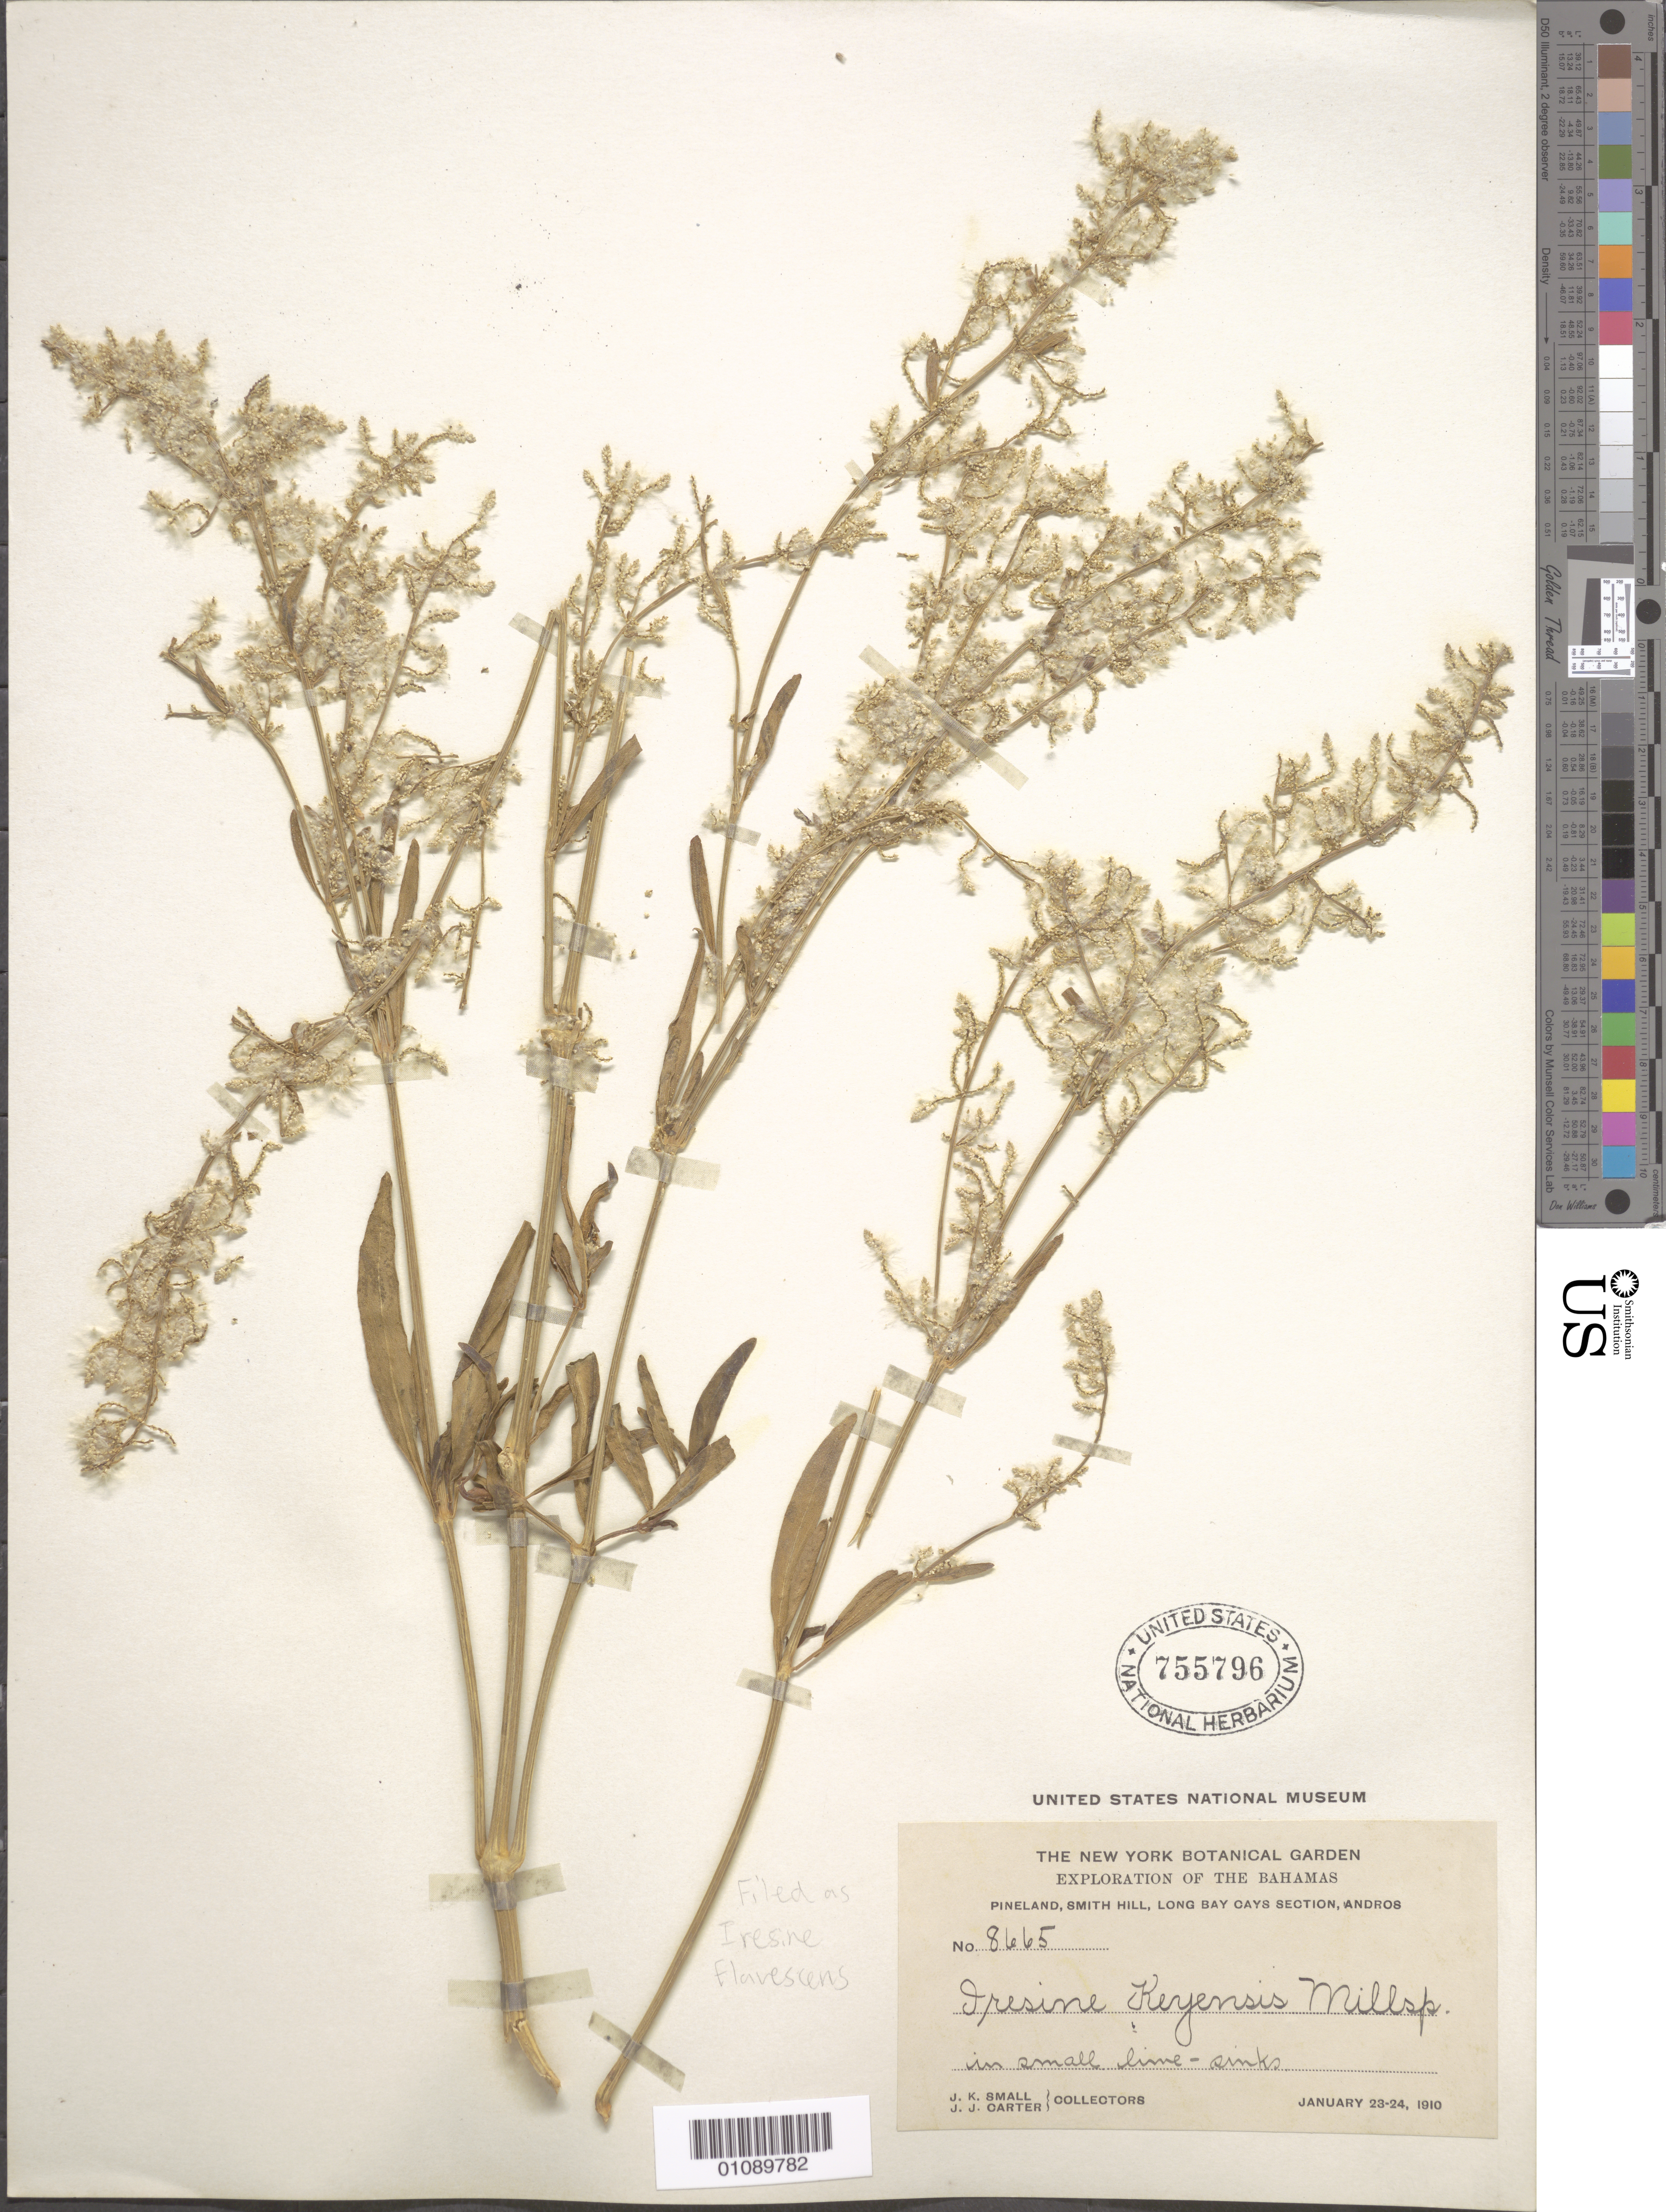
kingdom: Plantae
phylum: Tracheophyta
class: Magnoliopsida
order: Caryophyllales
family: Amaranthaceae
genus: Iresine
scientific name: Iresine flavescens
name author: Humb. & Bonpl. ex Willd.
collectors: J. K. Small & J. J. Carter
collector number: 8665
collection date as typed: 23 Jan 1910 to 24 Jan 1910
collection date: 1910-01-23/1910-01-24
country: Bahamas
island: Andros I.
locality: Andros, Long Bay Cays section, Smith Hill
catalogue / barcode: US 755796